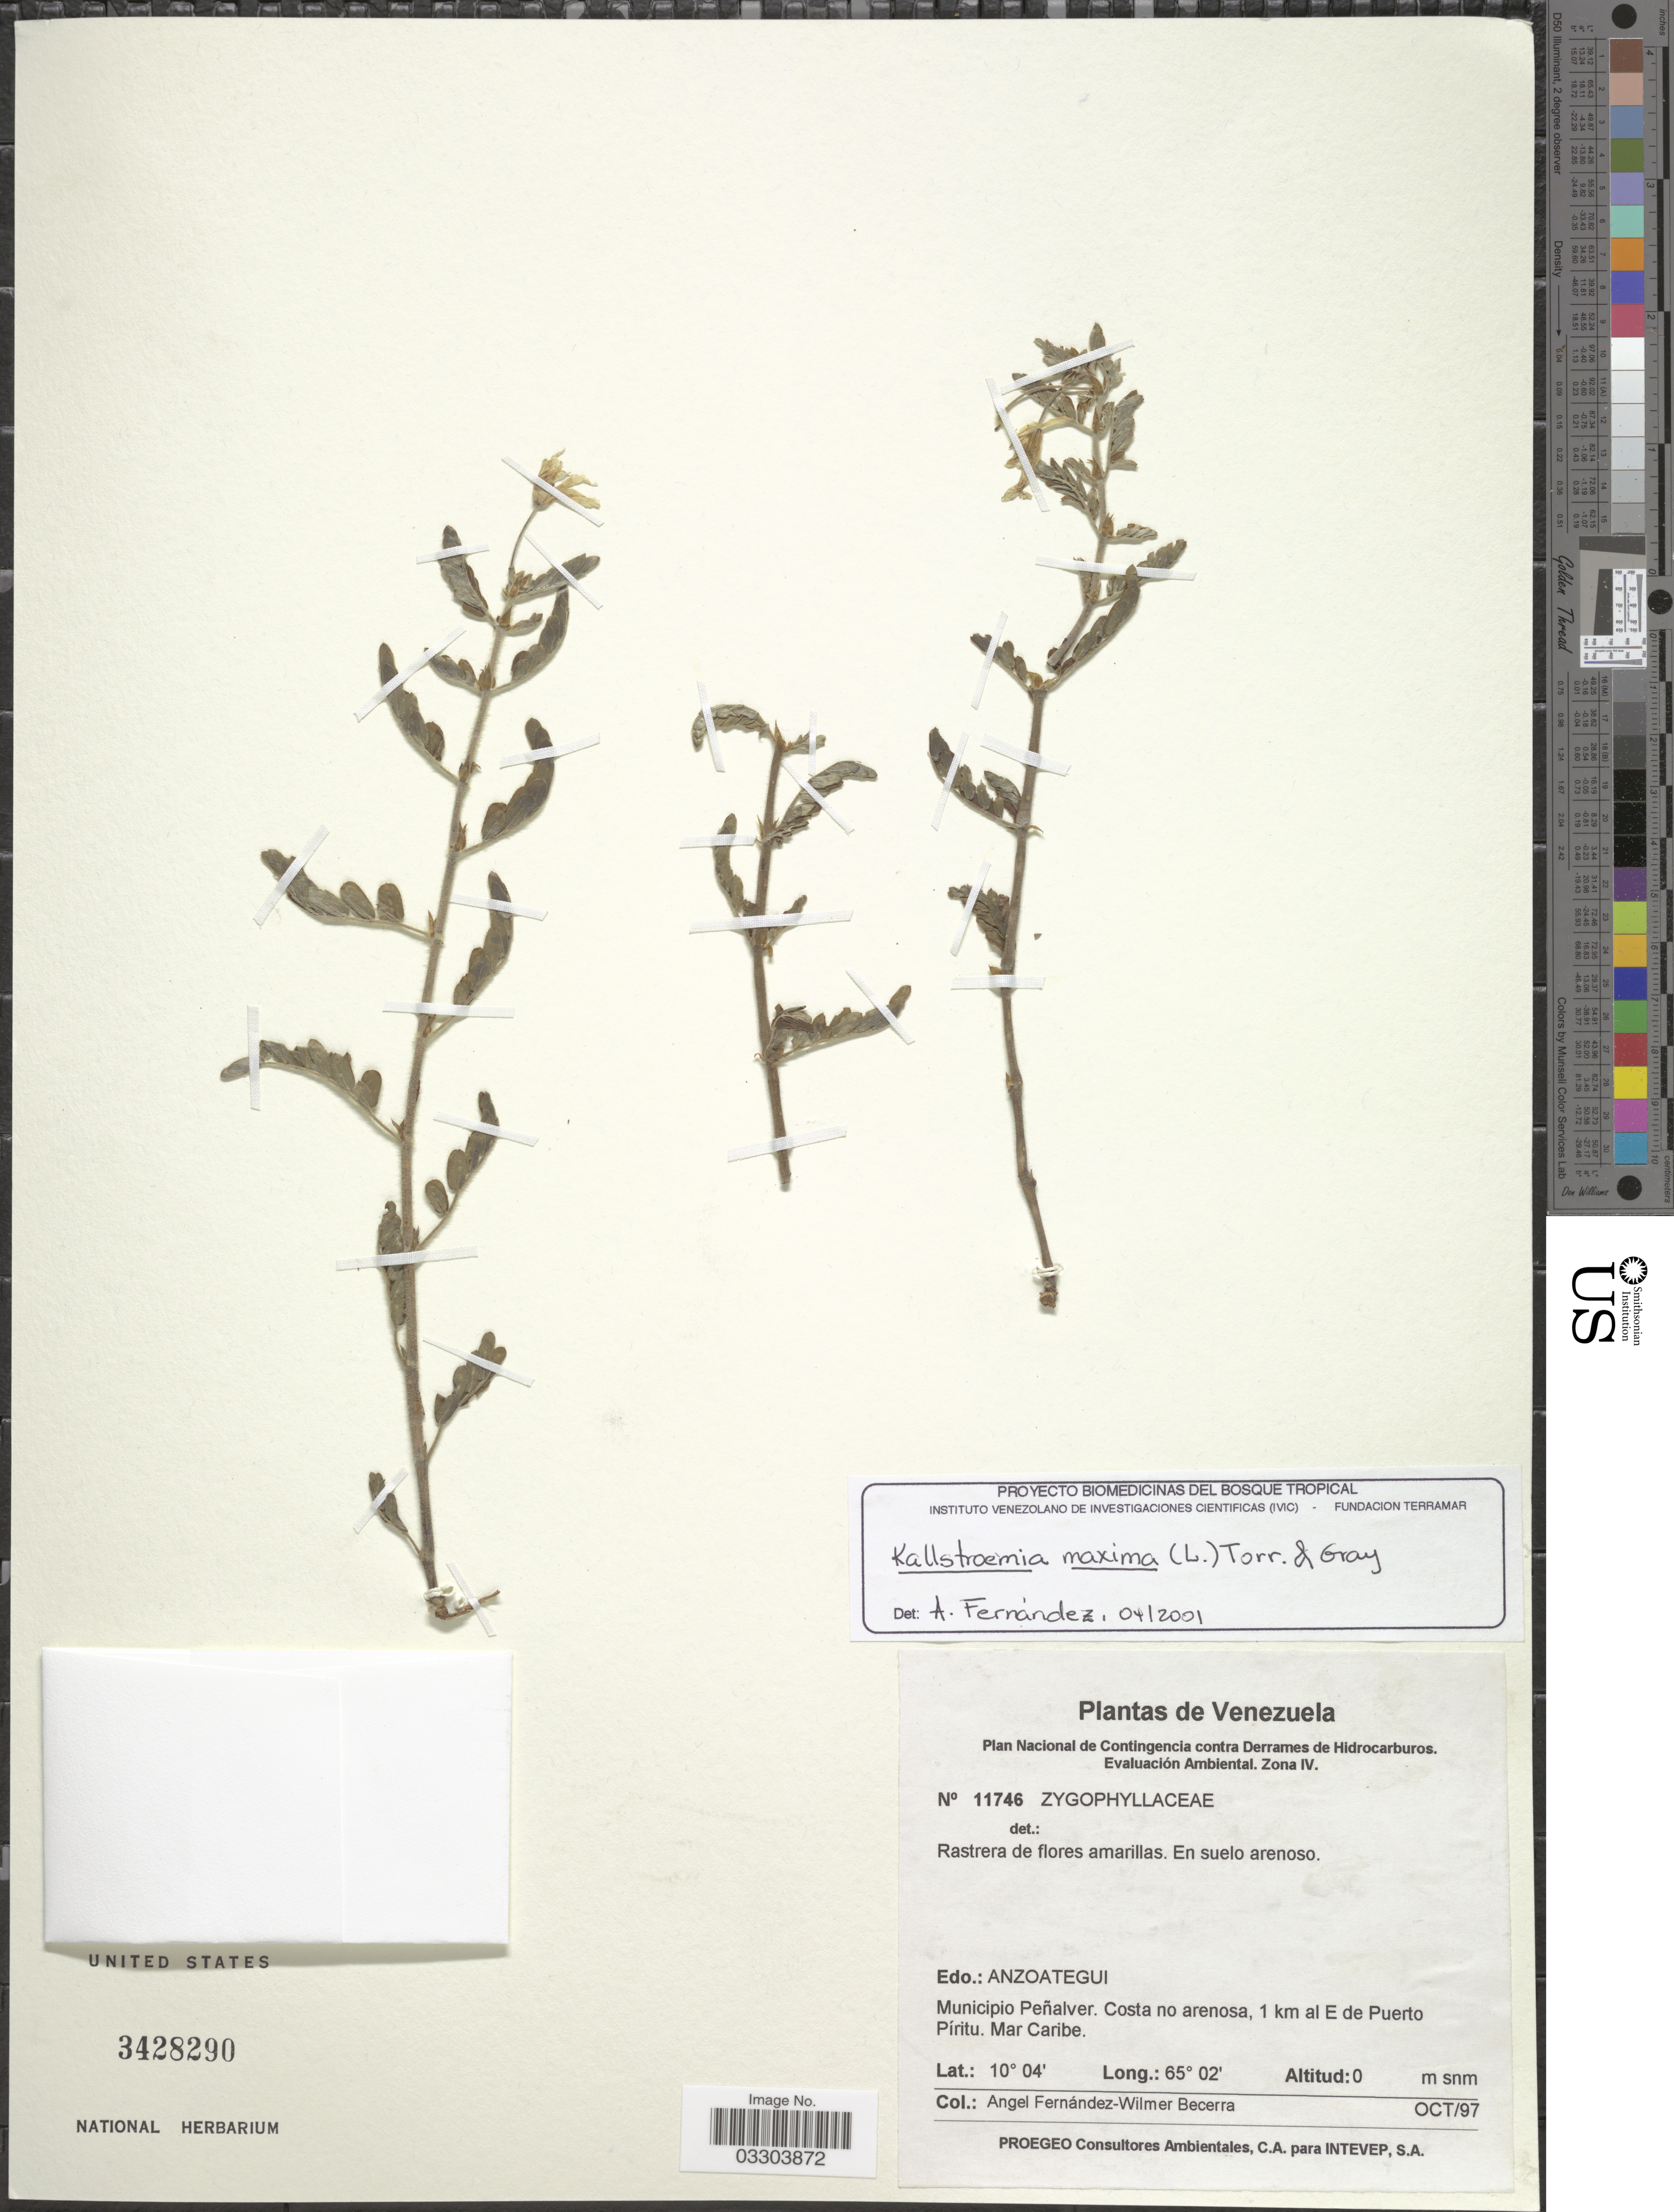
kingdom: Plantae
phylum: Tracheophyta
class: Magnoliopsida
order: Zygophyllales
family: Zygophyllaceae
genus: Kallstroemia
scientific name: Kallstroemia maxima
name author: (L.) Hook. & Arn.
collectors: Á. Fernández & W. Becerra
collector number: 11746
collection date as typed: Transcribed d/m/y: /10/97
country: Venezuela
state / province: Anzoategui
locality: Municipio Peñalver. Costa no arenosa, 1 km al E de Puerto Píritu. Mar Caribe.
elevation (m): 0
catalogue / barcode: US 3428290